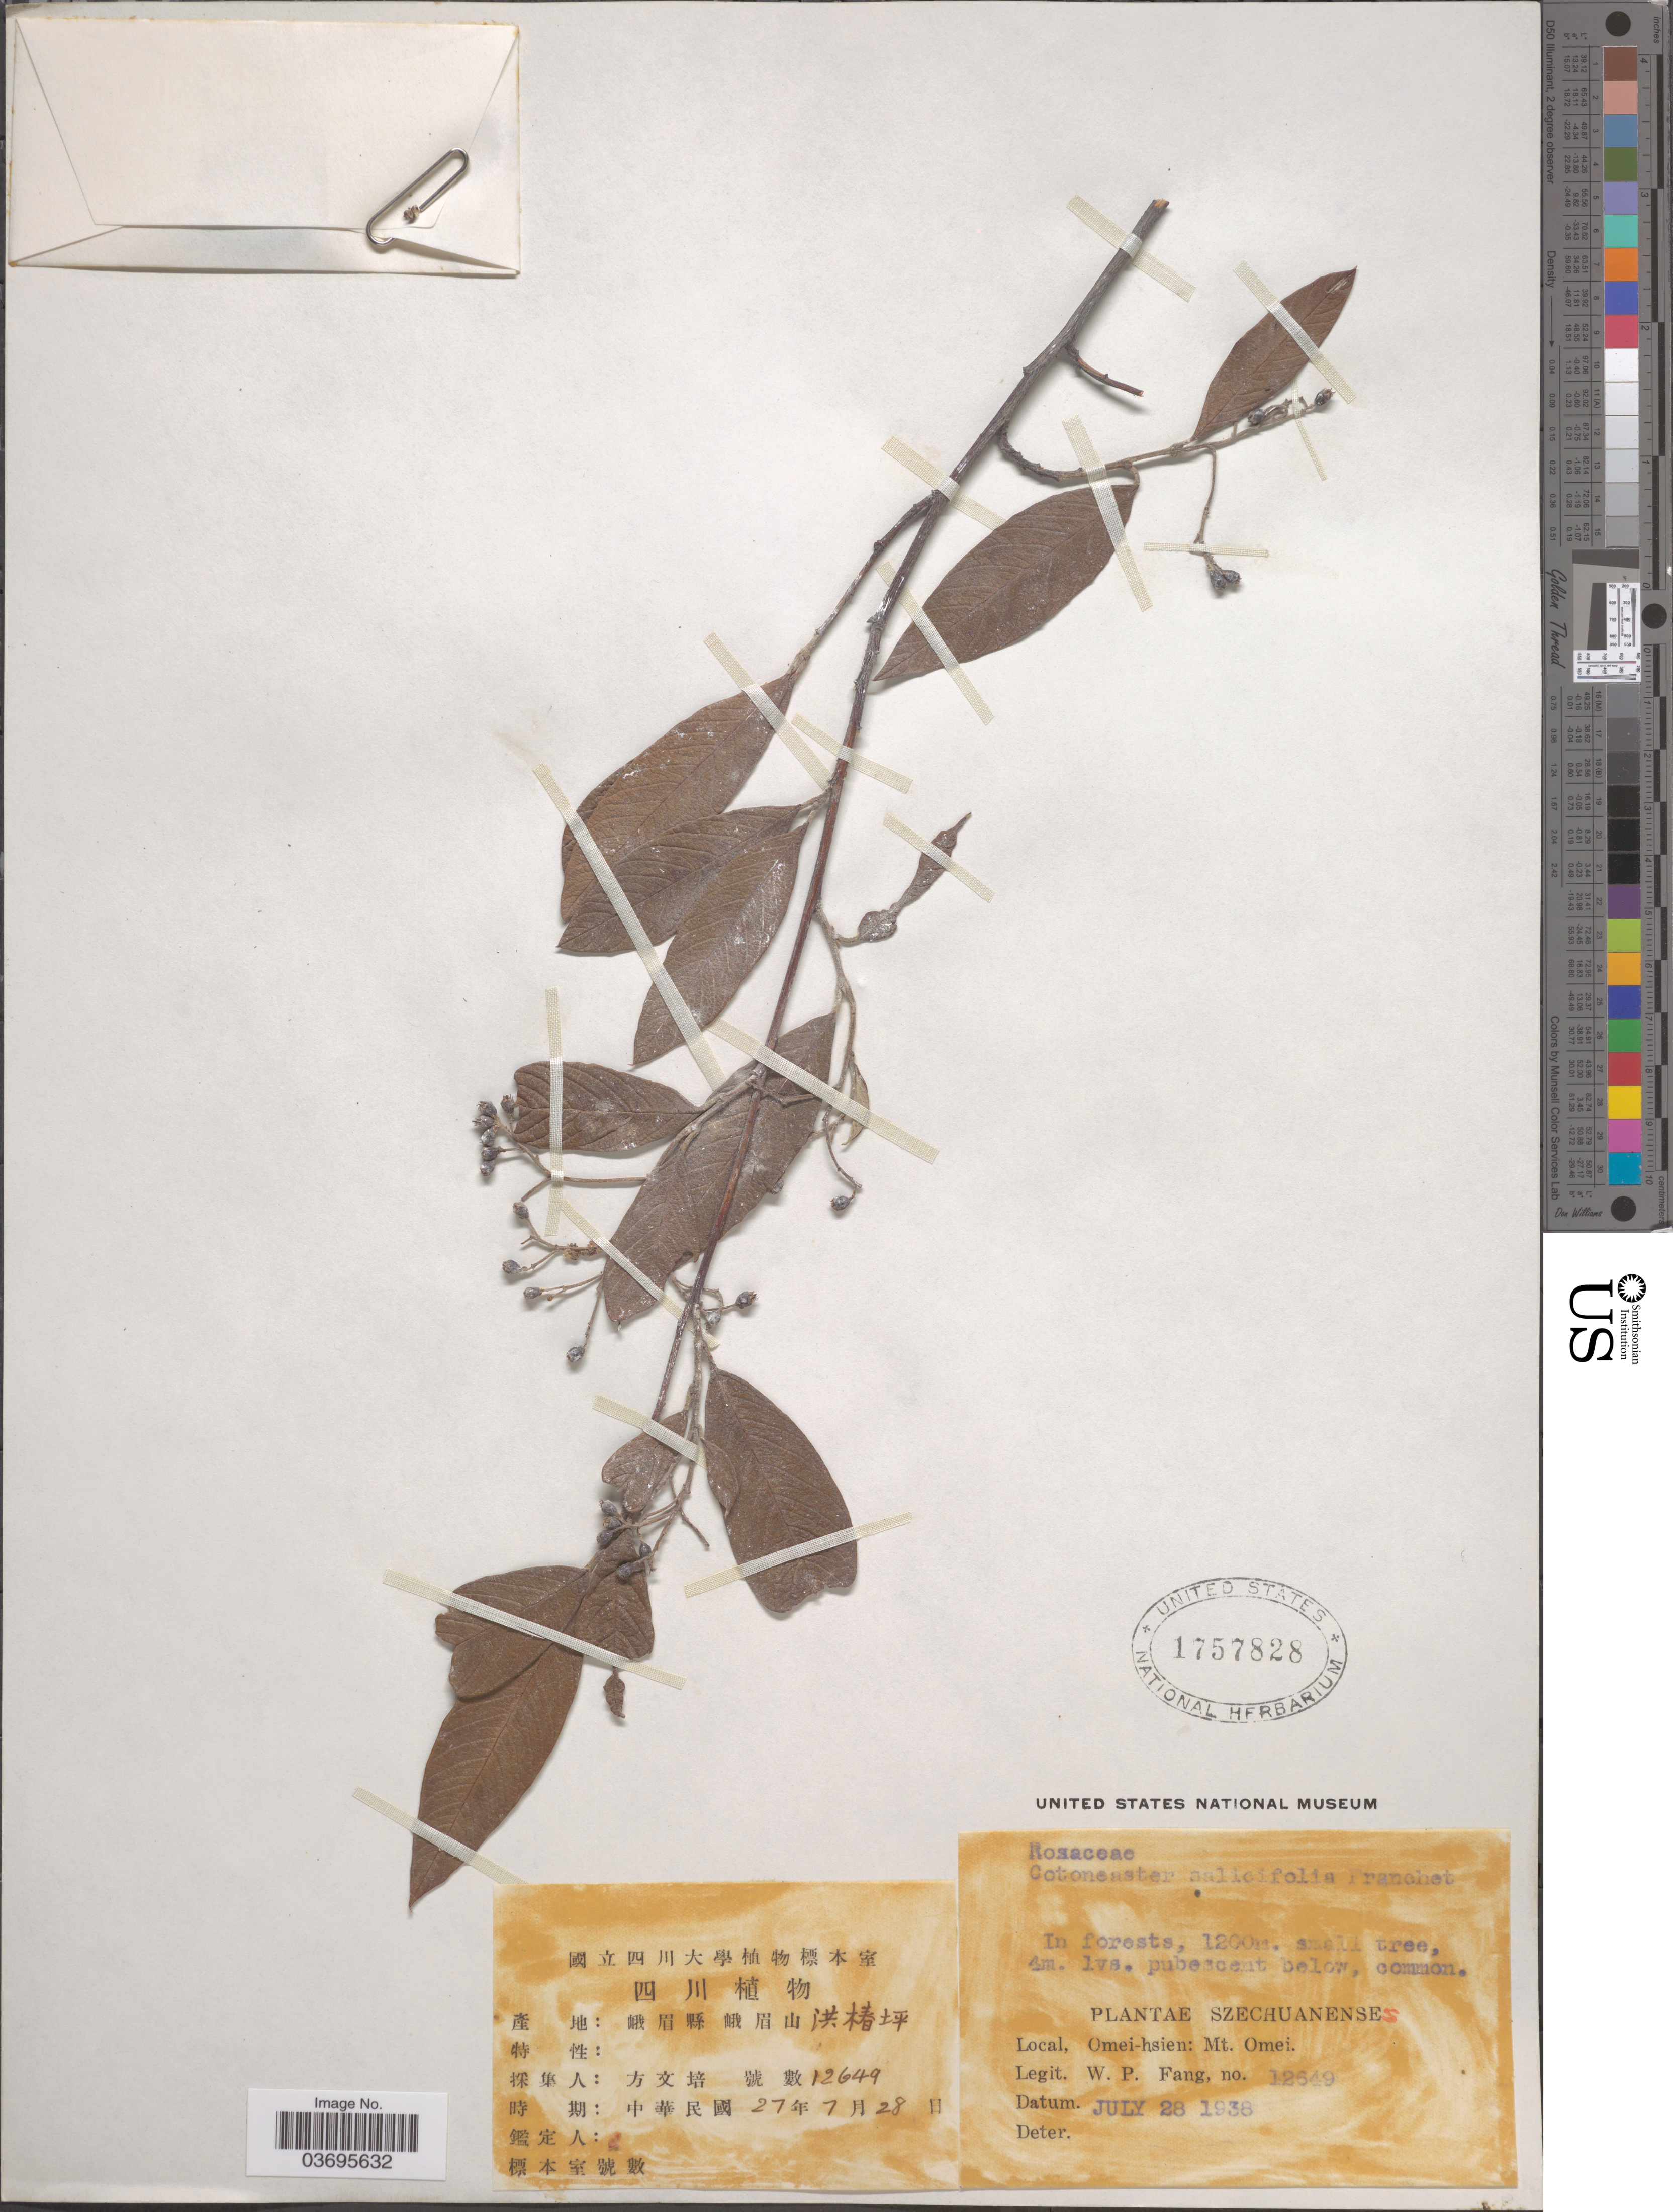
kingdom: Plantae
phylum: Tracheophyta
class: Magnoliopsida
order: Rosales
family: Rosaceae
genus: Cotoneaster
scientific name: Cotoneaster salicifolius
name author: Franch.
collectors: W. P. Fang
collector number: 12649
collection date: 1938-07-28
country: China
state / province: Sichuan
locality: Szechuanenses. Omei-hsien: Mt. Omei.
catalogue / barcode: US 1757828